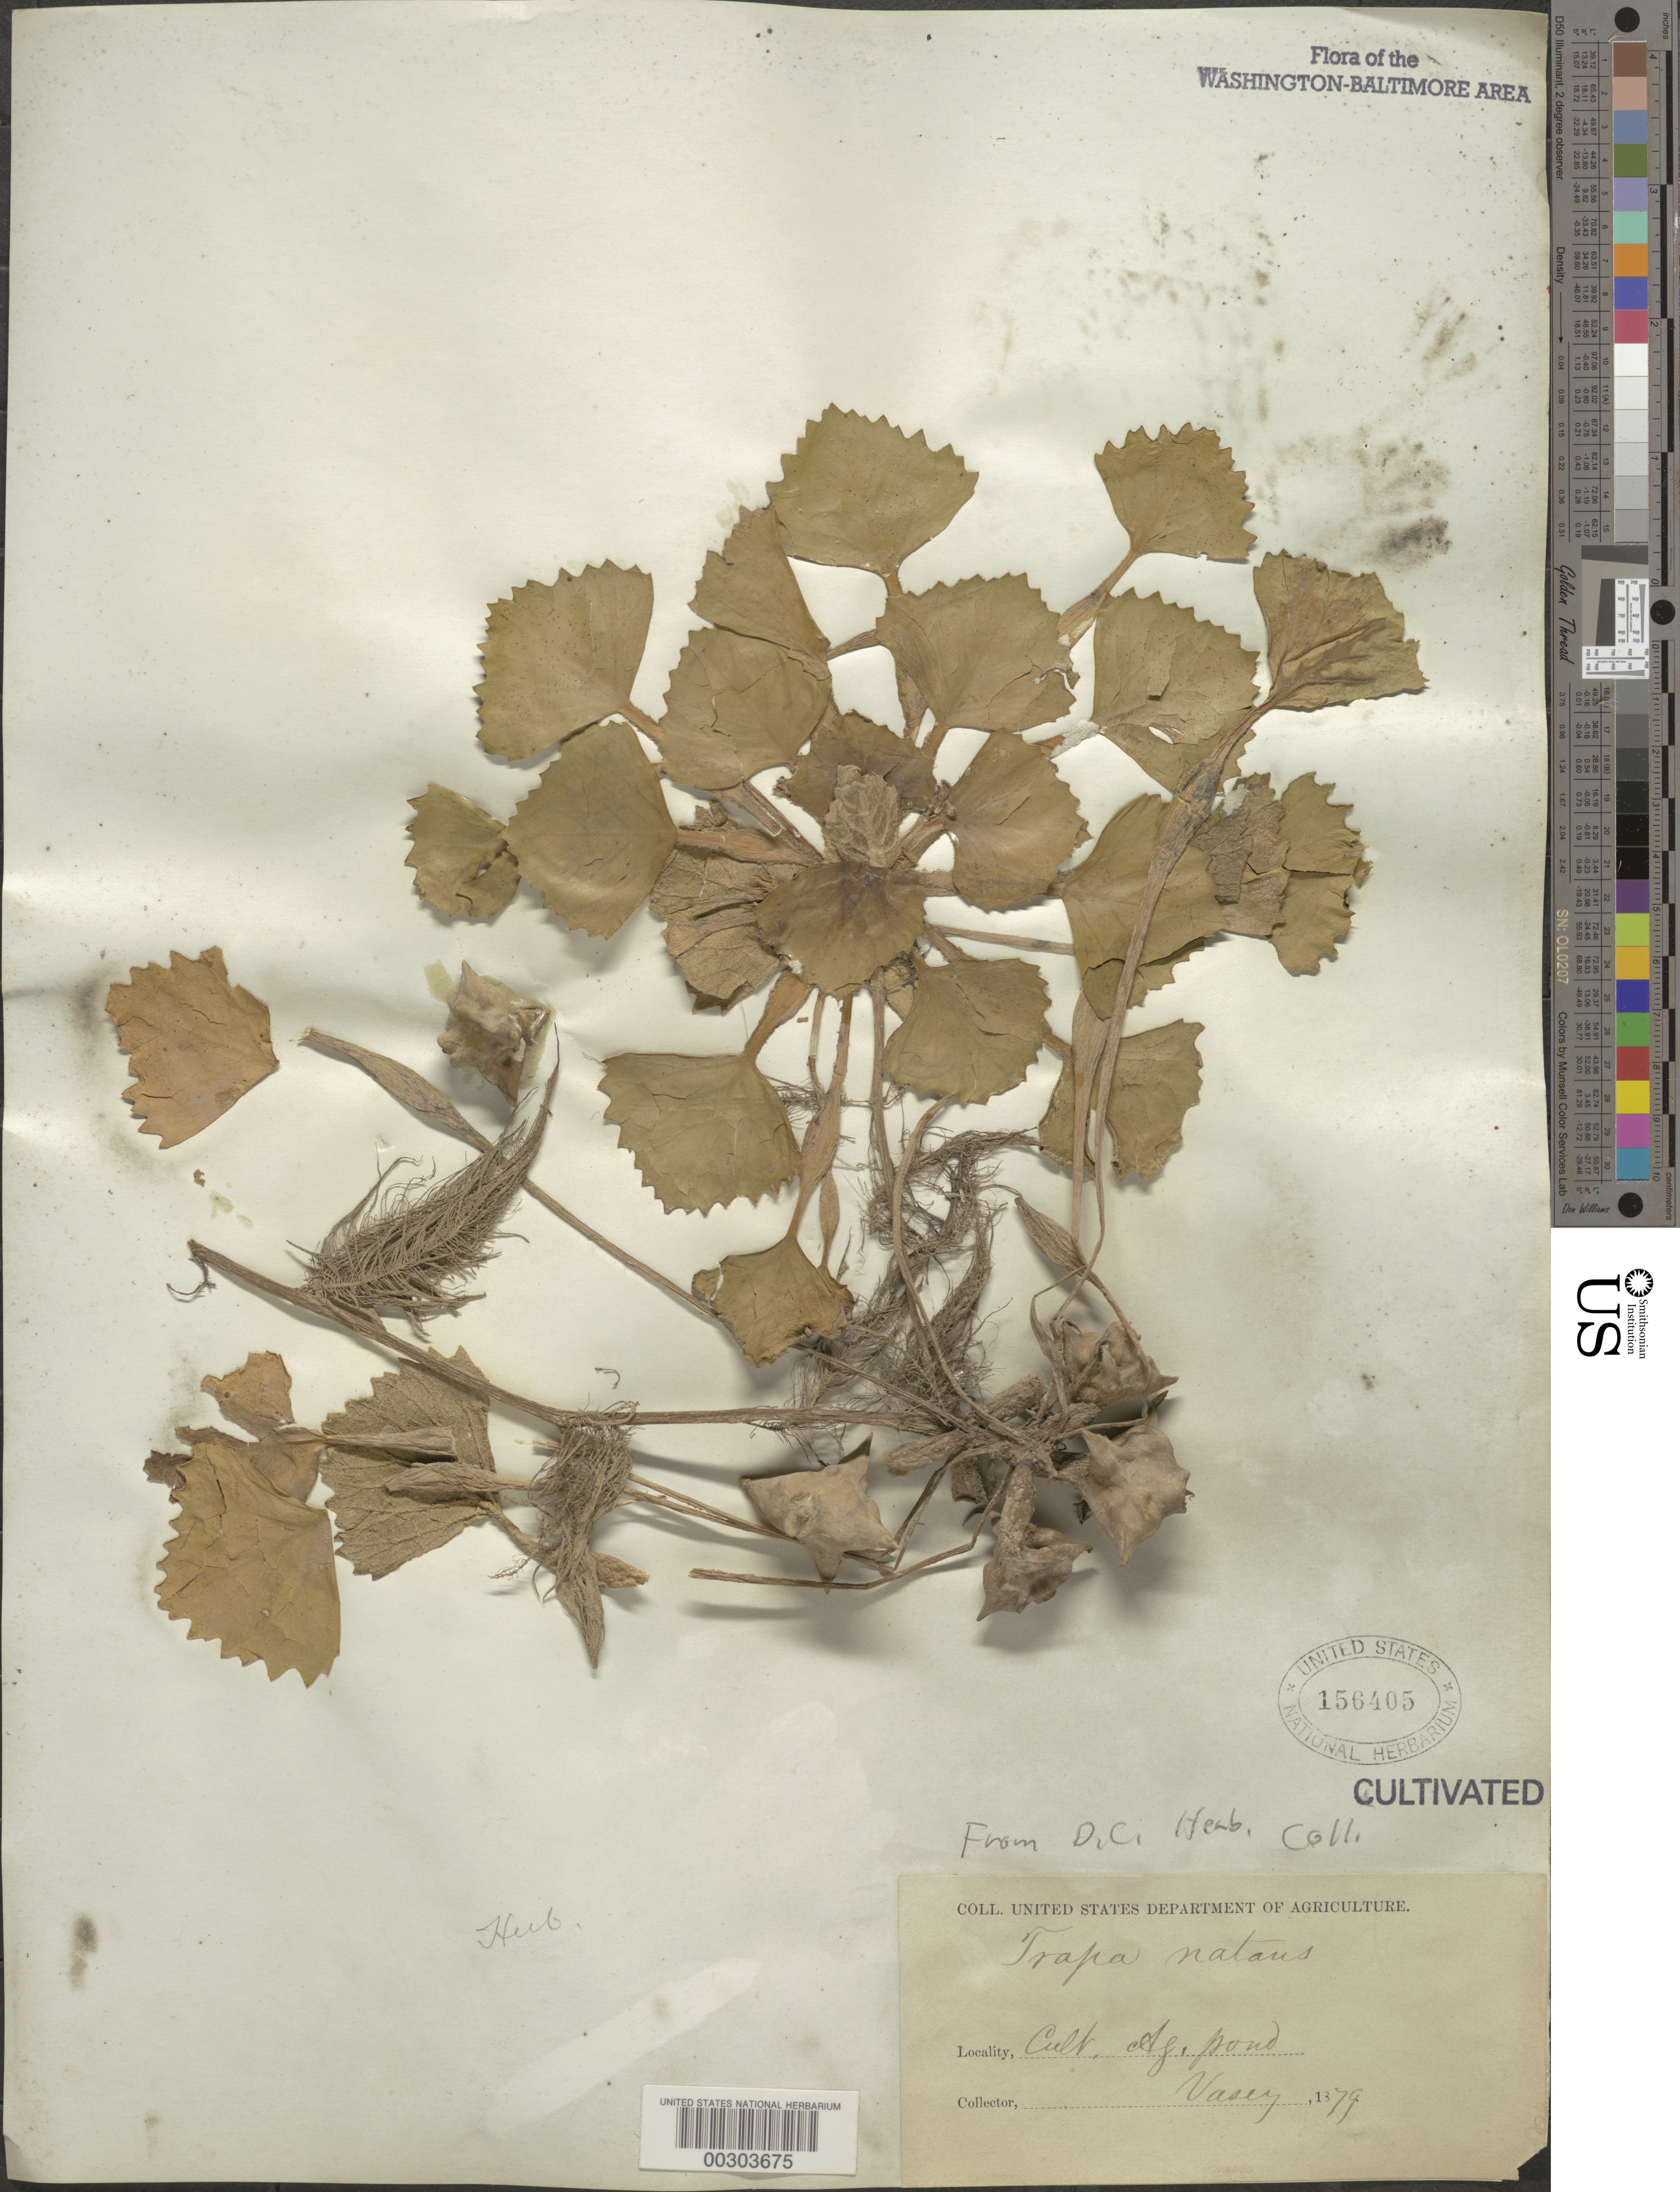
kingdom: Plantae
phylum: Tracheophyta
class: Magnoliopsida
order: Myrtales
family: Lythraceae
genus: Trapa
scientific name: Trapa natans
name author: L.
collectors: G. R. Vasey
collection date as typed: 1879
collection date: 1879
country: United States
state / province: District of Columbia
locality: Department of Agriculture Pond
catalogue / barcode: US 156405